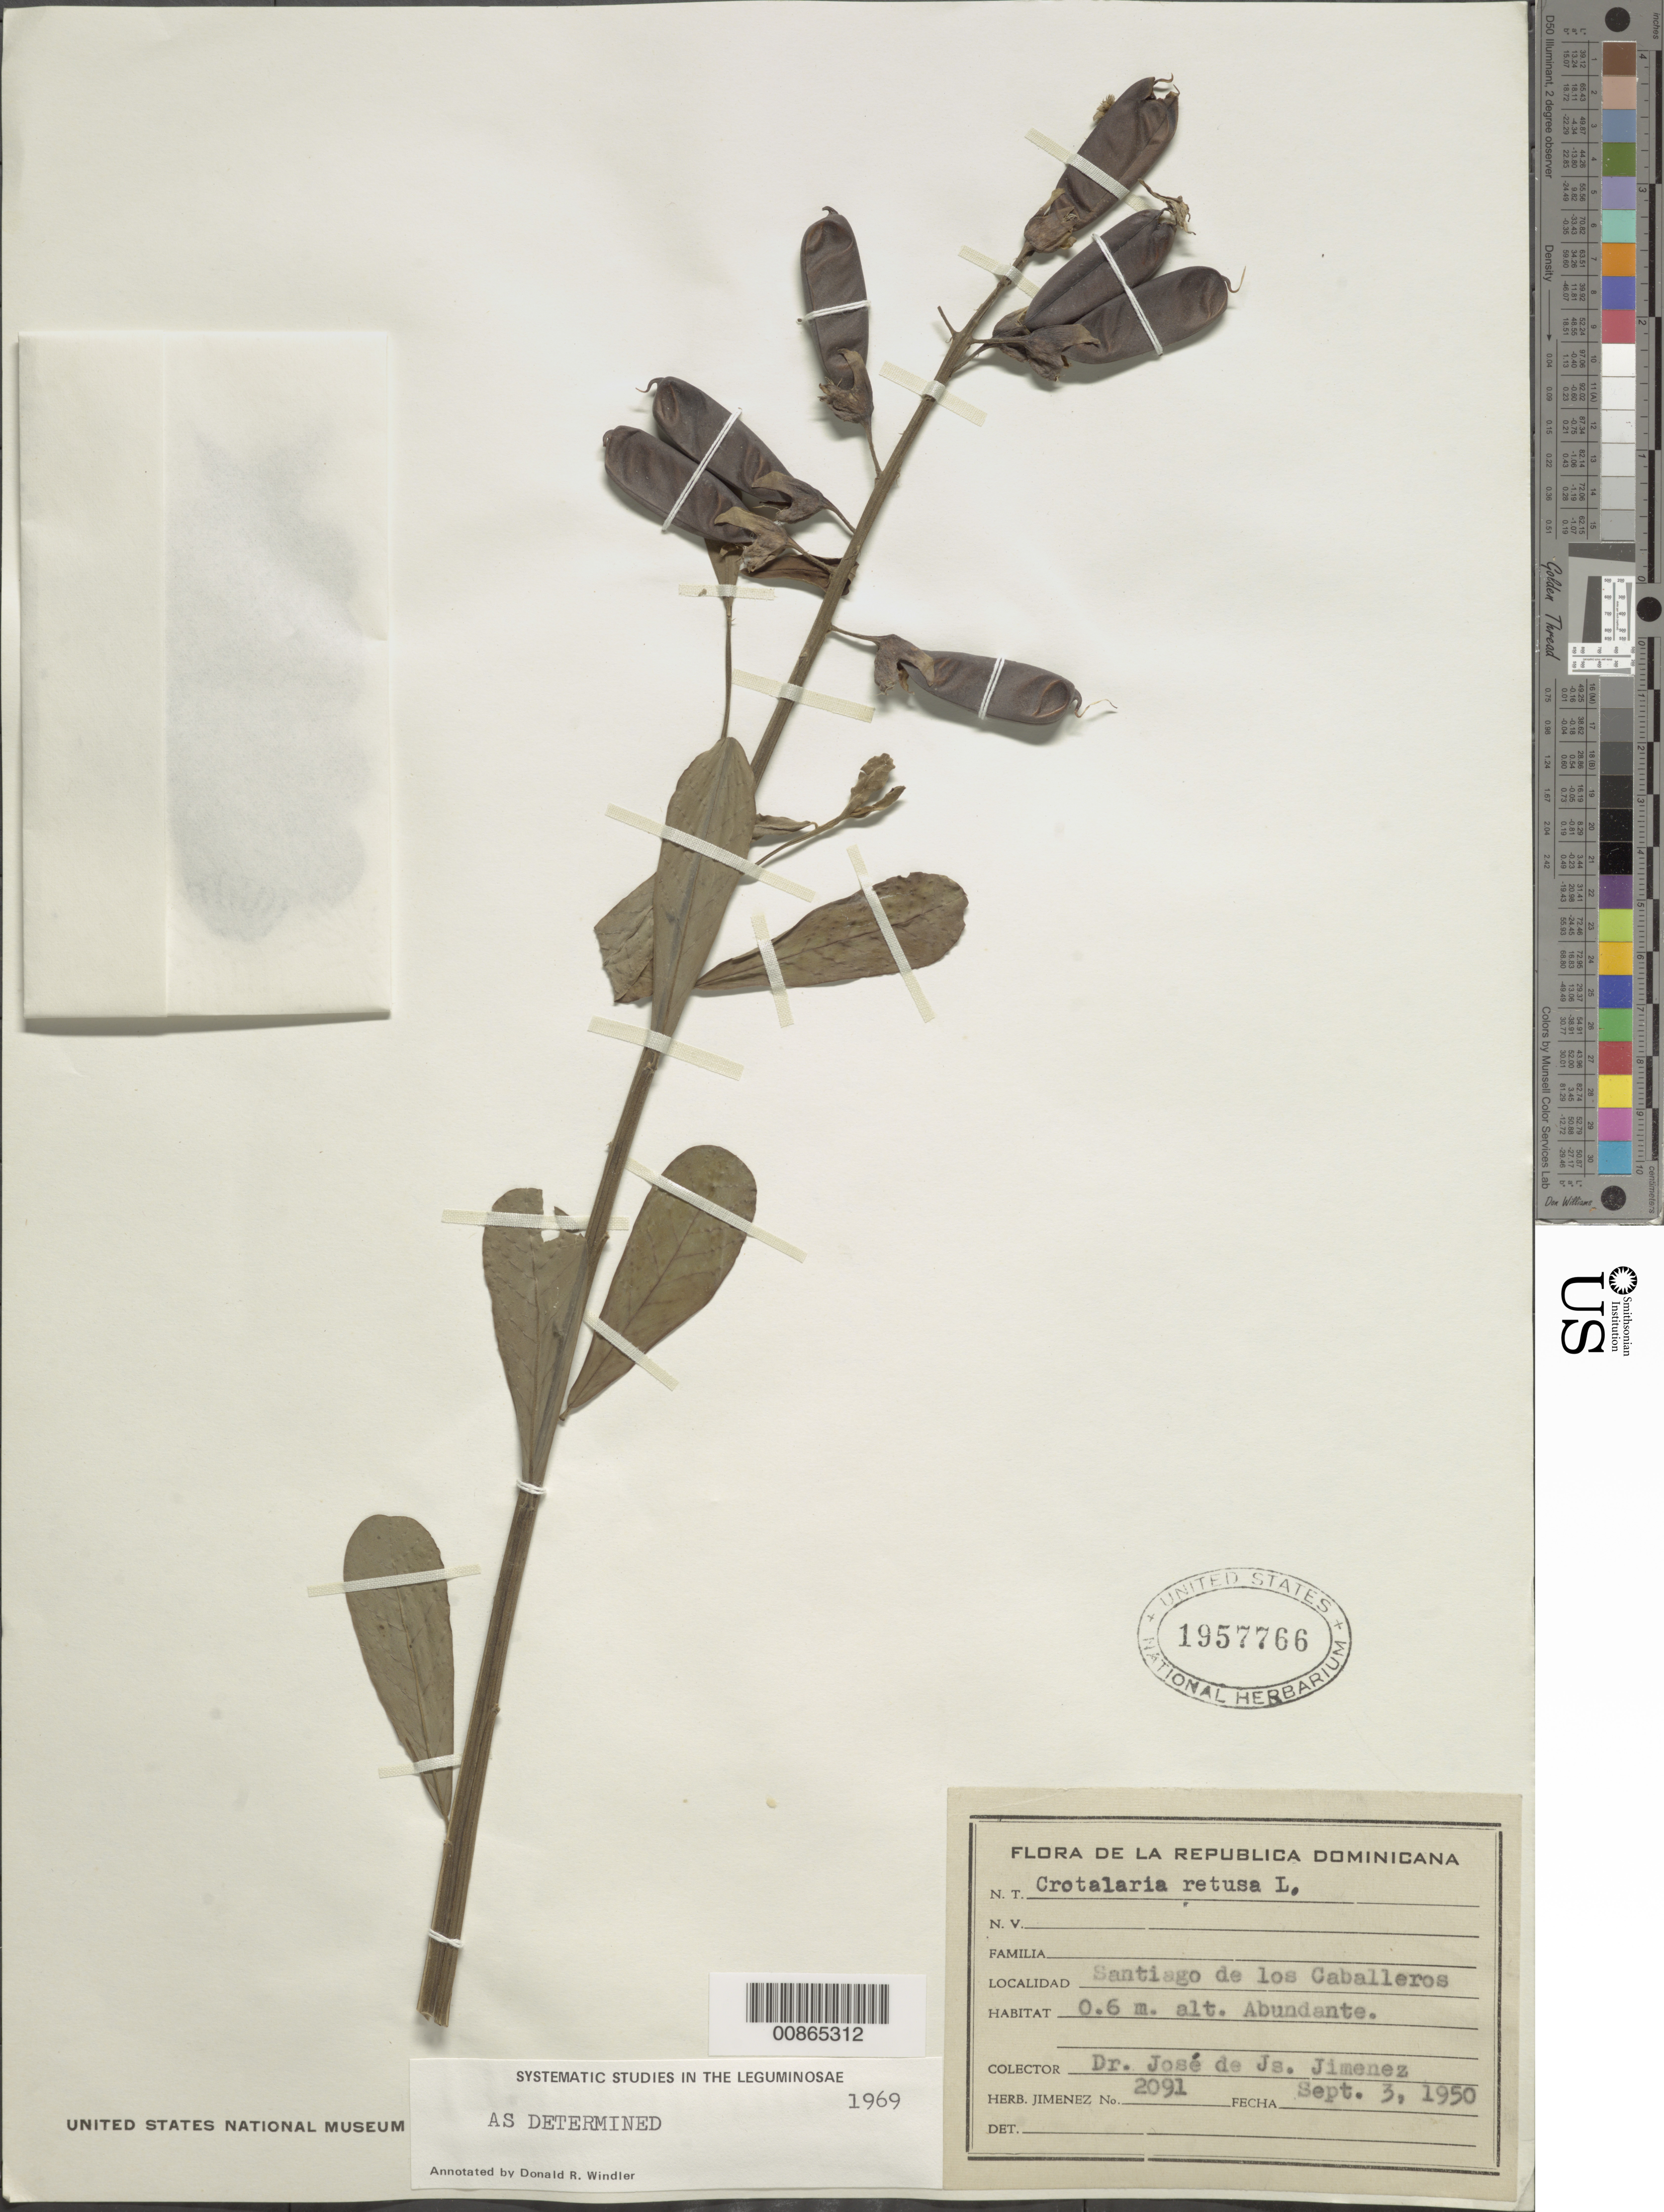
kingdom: Plantae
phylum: Tracheophyta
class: Magnoliopsida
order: Fabales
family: Fabaceae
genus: Crotalaria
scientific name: Crotalaria retusa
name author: L.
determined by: Windler, D. R.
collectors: J. J. Jiménez Almonte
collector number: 2091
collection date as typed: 03 Sep 1950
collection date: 1950-09-03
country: Dominican Republic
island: Hispaniola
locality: Santiago de los Caballeros.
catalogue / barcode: US 1957766